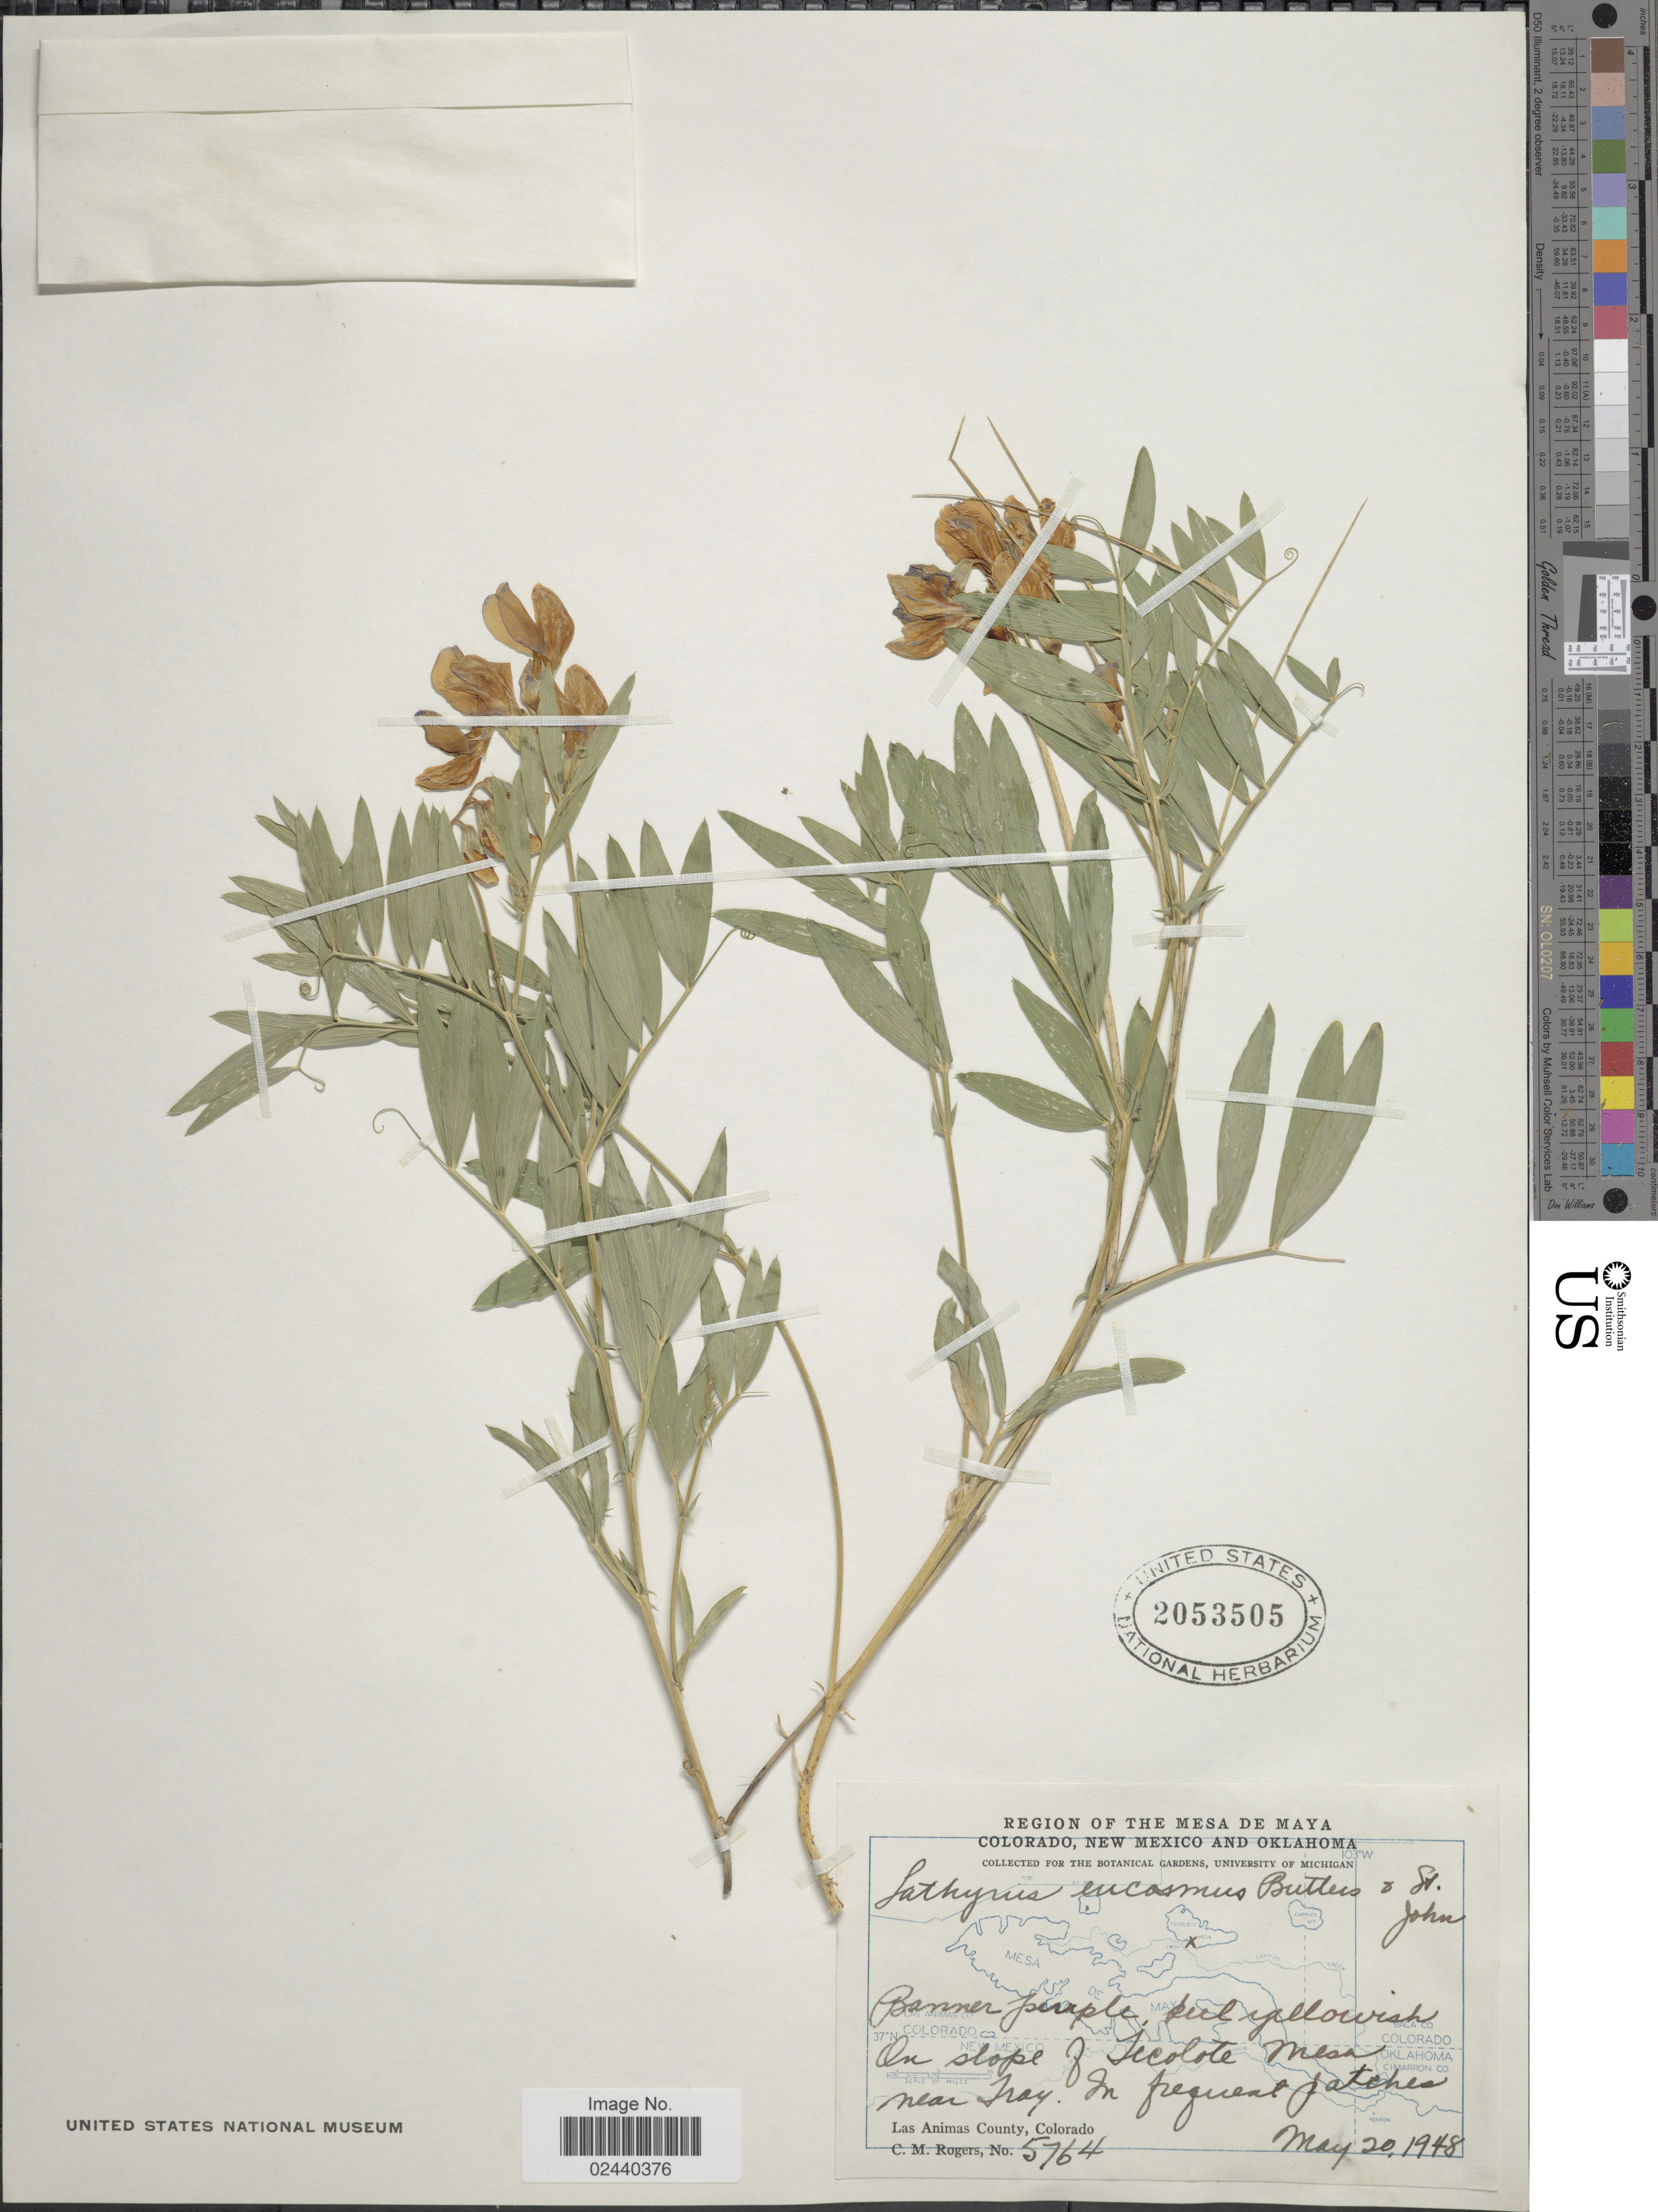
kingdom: Plantae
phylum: Tracheophyta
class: Magnoliopsida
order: Fabales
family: Fabaceae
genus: Lathyrus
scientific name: Lathyrus eucosmus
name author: Butters & H. St. John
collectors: C. M. Rogers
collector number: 5764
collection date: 1948-05-20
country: United States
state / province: Colorado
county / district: Las Animas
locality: On slope of Tecolote Mesa near Troy, Las Animas County, Colorado.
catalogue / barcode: US 2053505